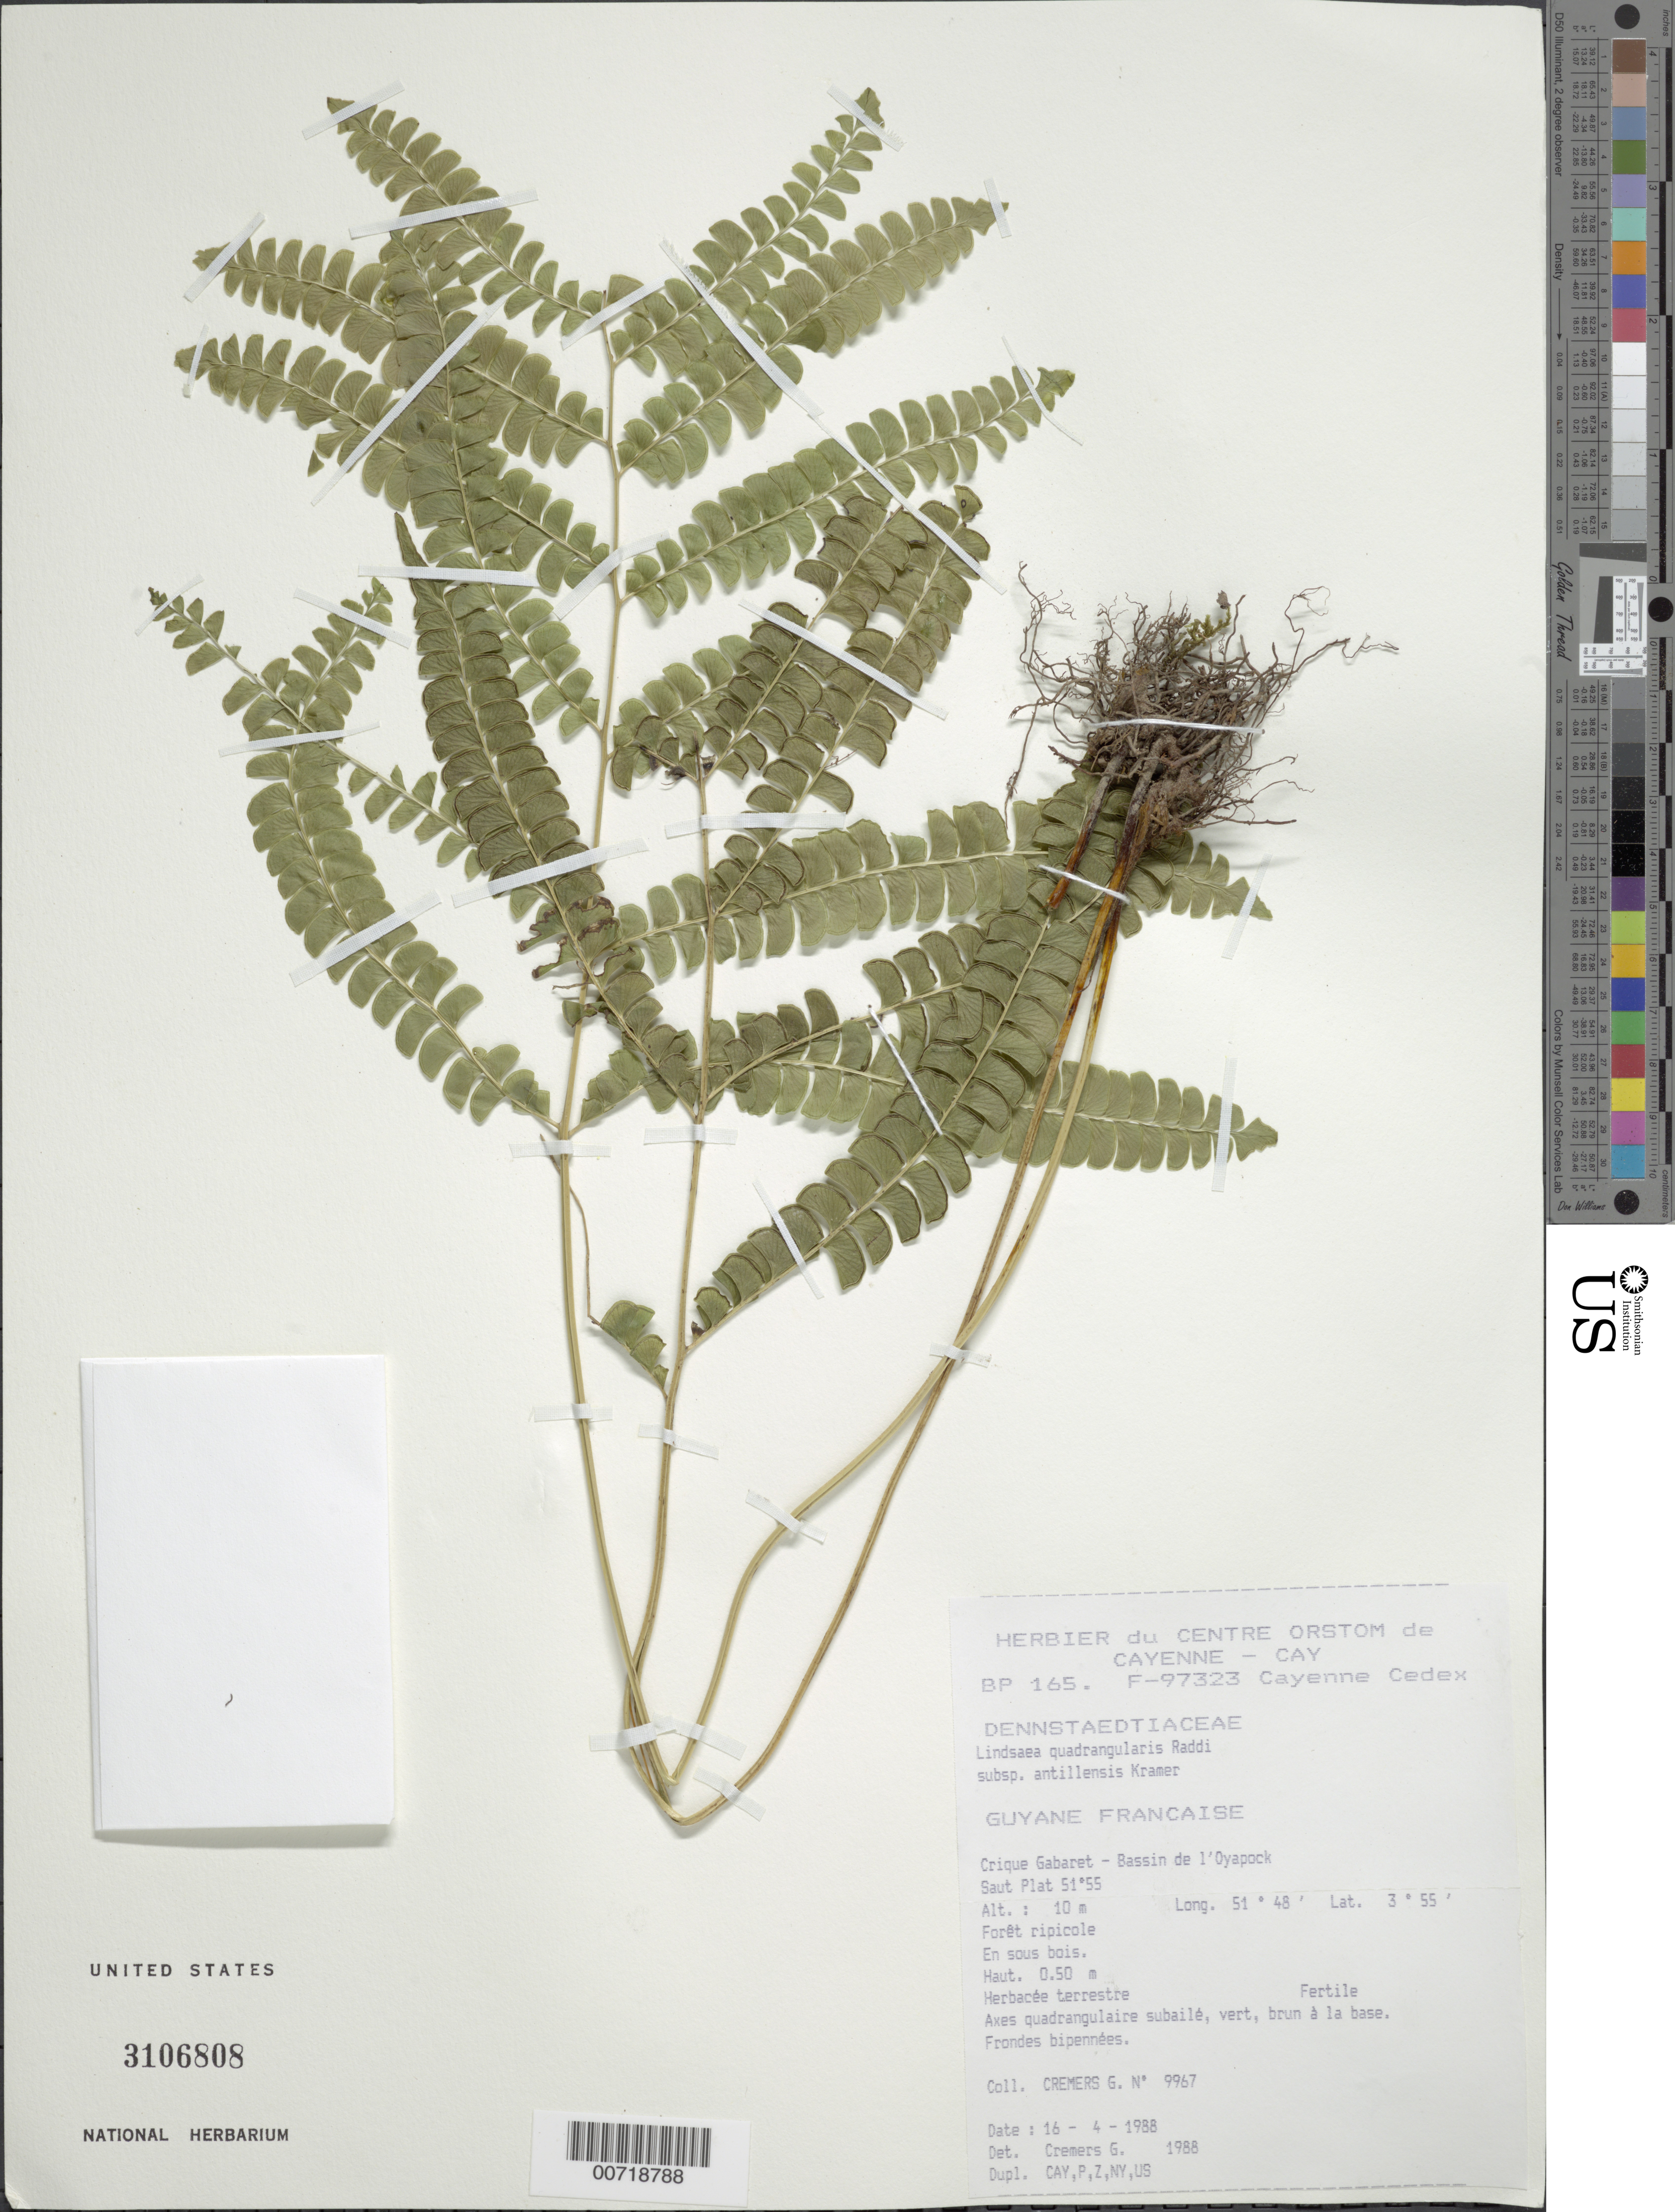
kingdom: Plantae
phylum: Tracheophyta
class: Polypodiopsida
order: Polypodiales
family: Lindsaeaceae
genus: Lindsaea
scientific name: Lindsaea quadrangularis subsp. antillensis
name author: K.U. Kramer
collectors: G. Cremers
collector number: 9967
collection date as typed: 16-Apr-88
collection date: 1988-04-16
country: French Guiana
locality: Crique Gabaret, Bassin de l'Oyapock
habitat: Riparian forest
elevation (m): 10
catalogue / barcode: US 3106808